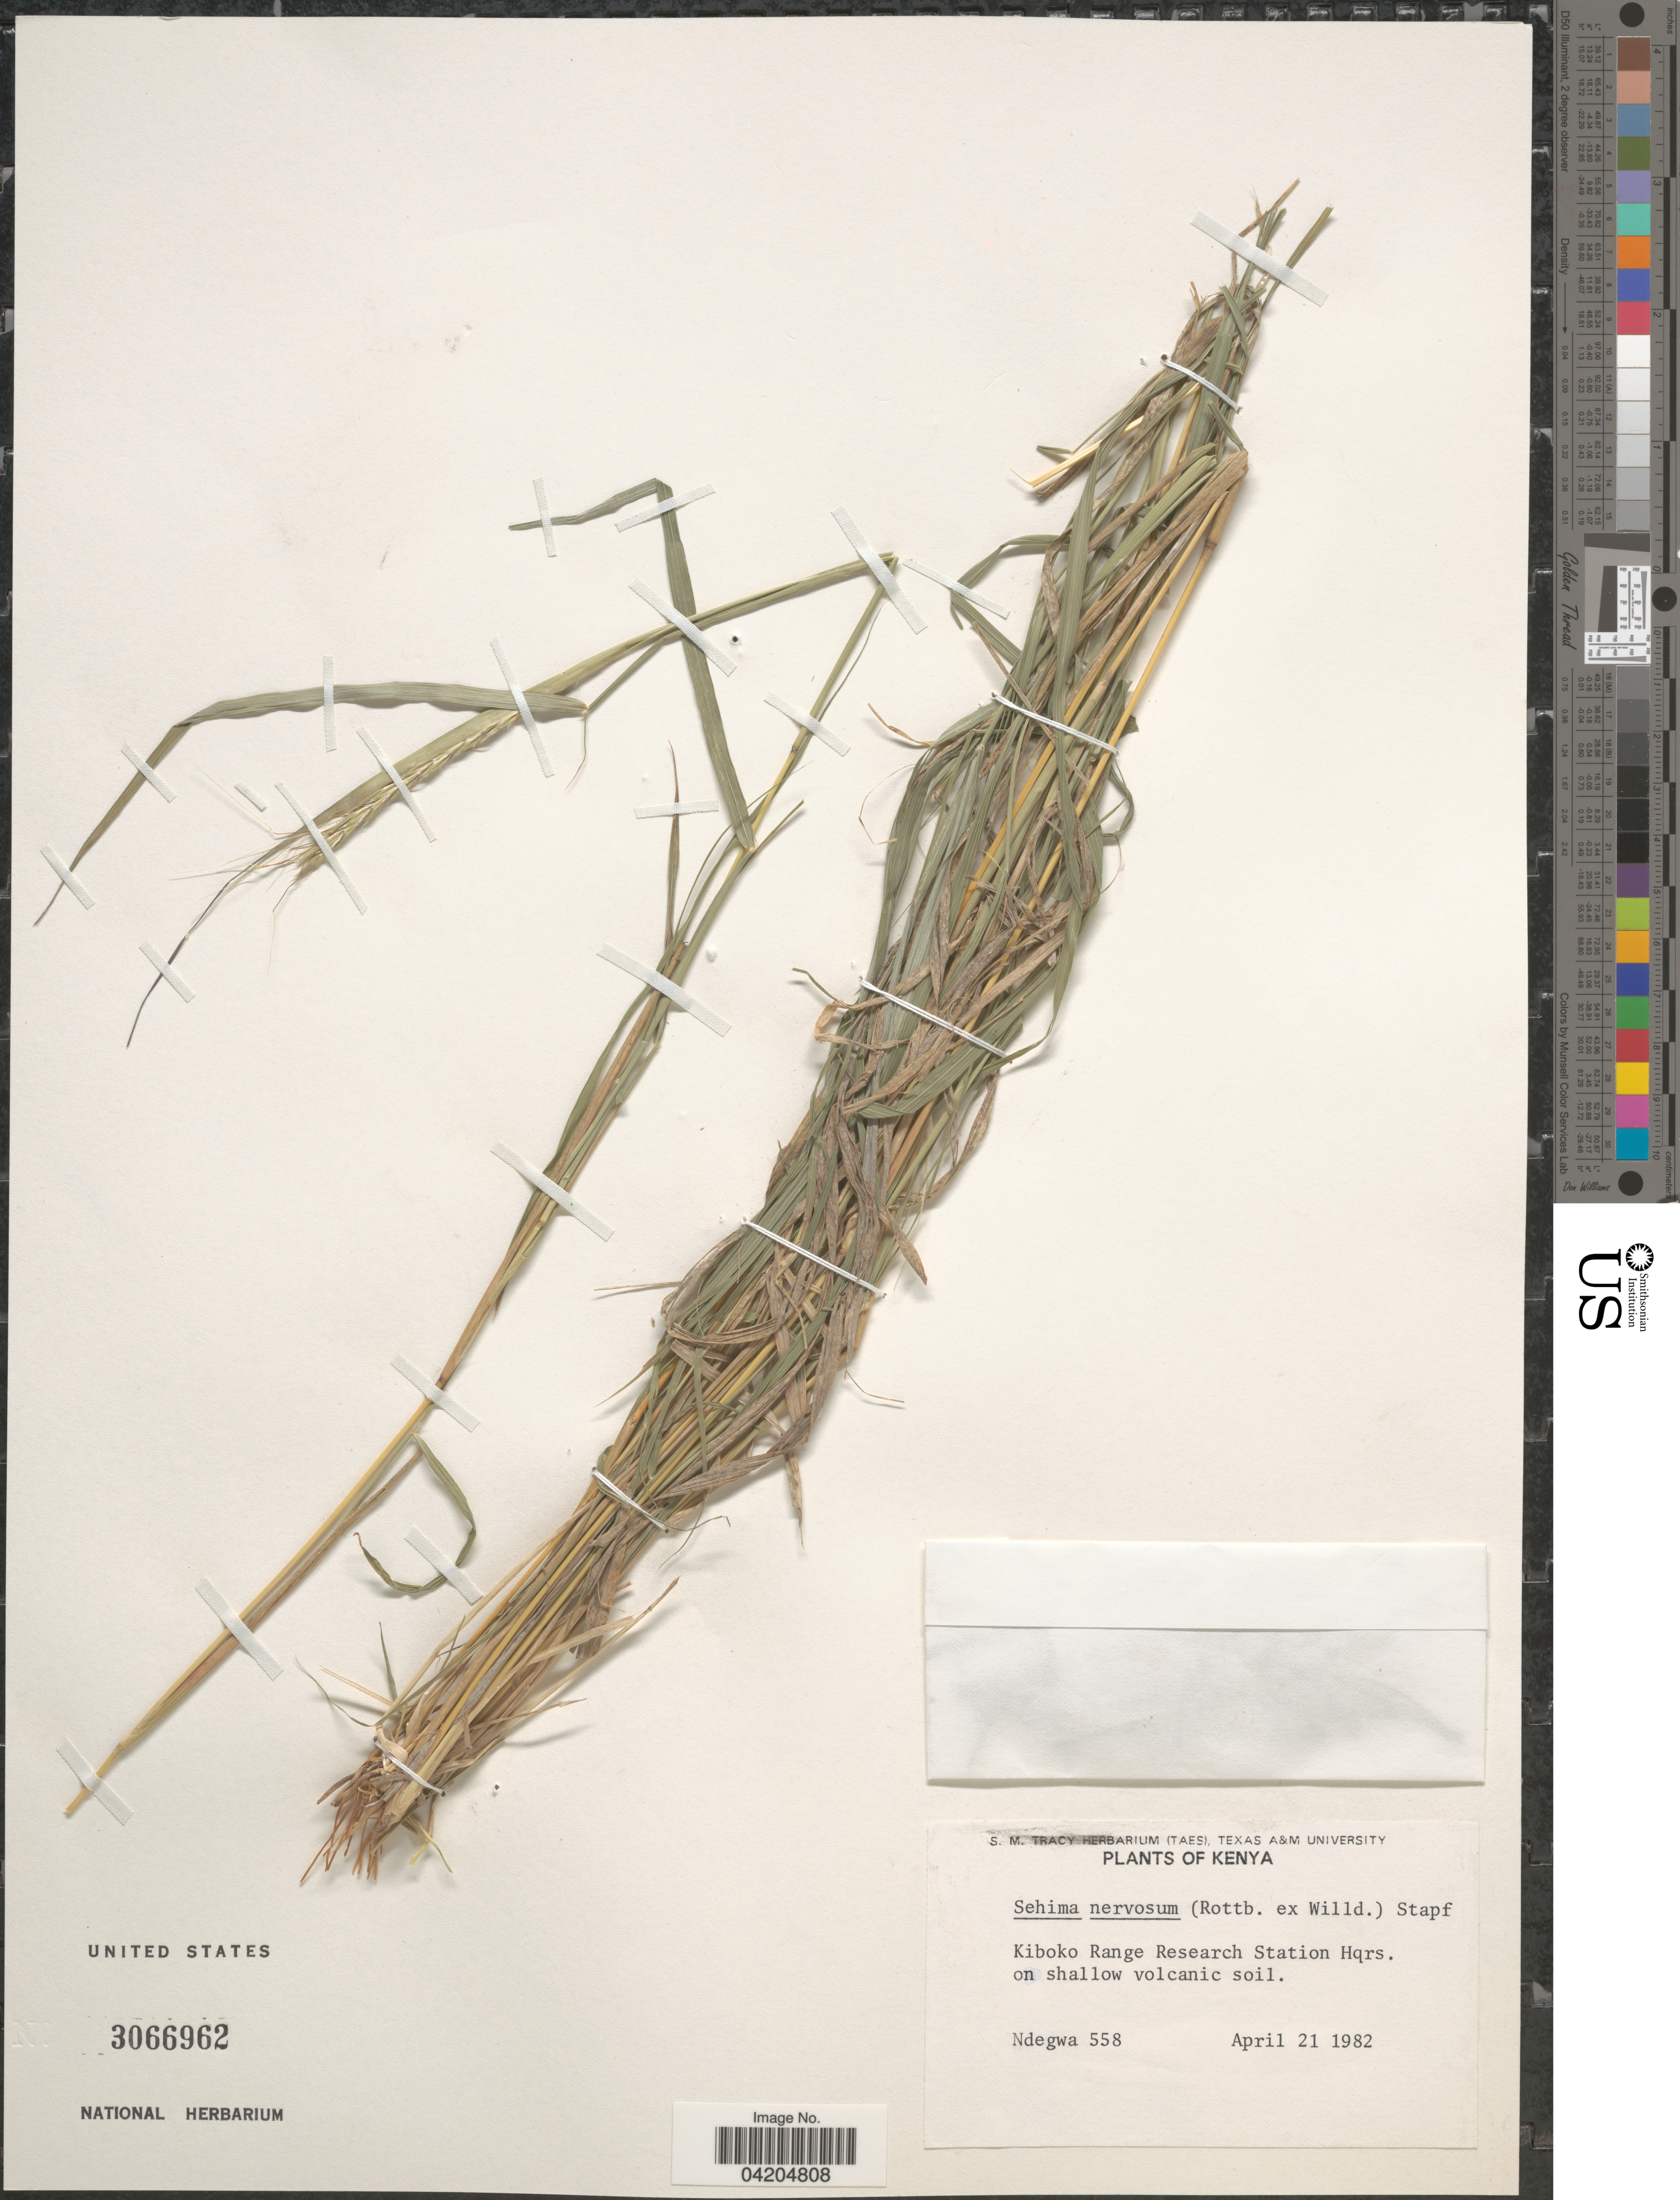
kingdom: Plantae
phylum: Tracheophyta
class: Liliopsida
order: Poales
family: Poaceae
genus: Sehima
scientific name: Sehima nervosa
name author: Stapf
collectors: -. Ndegwa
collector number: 558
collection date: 1982-04-21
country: Kenya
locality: Kiboko Range Research Station Hqrs.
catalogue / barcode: US 3066962